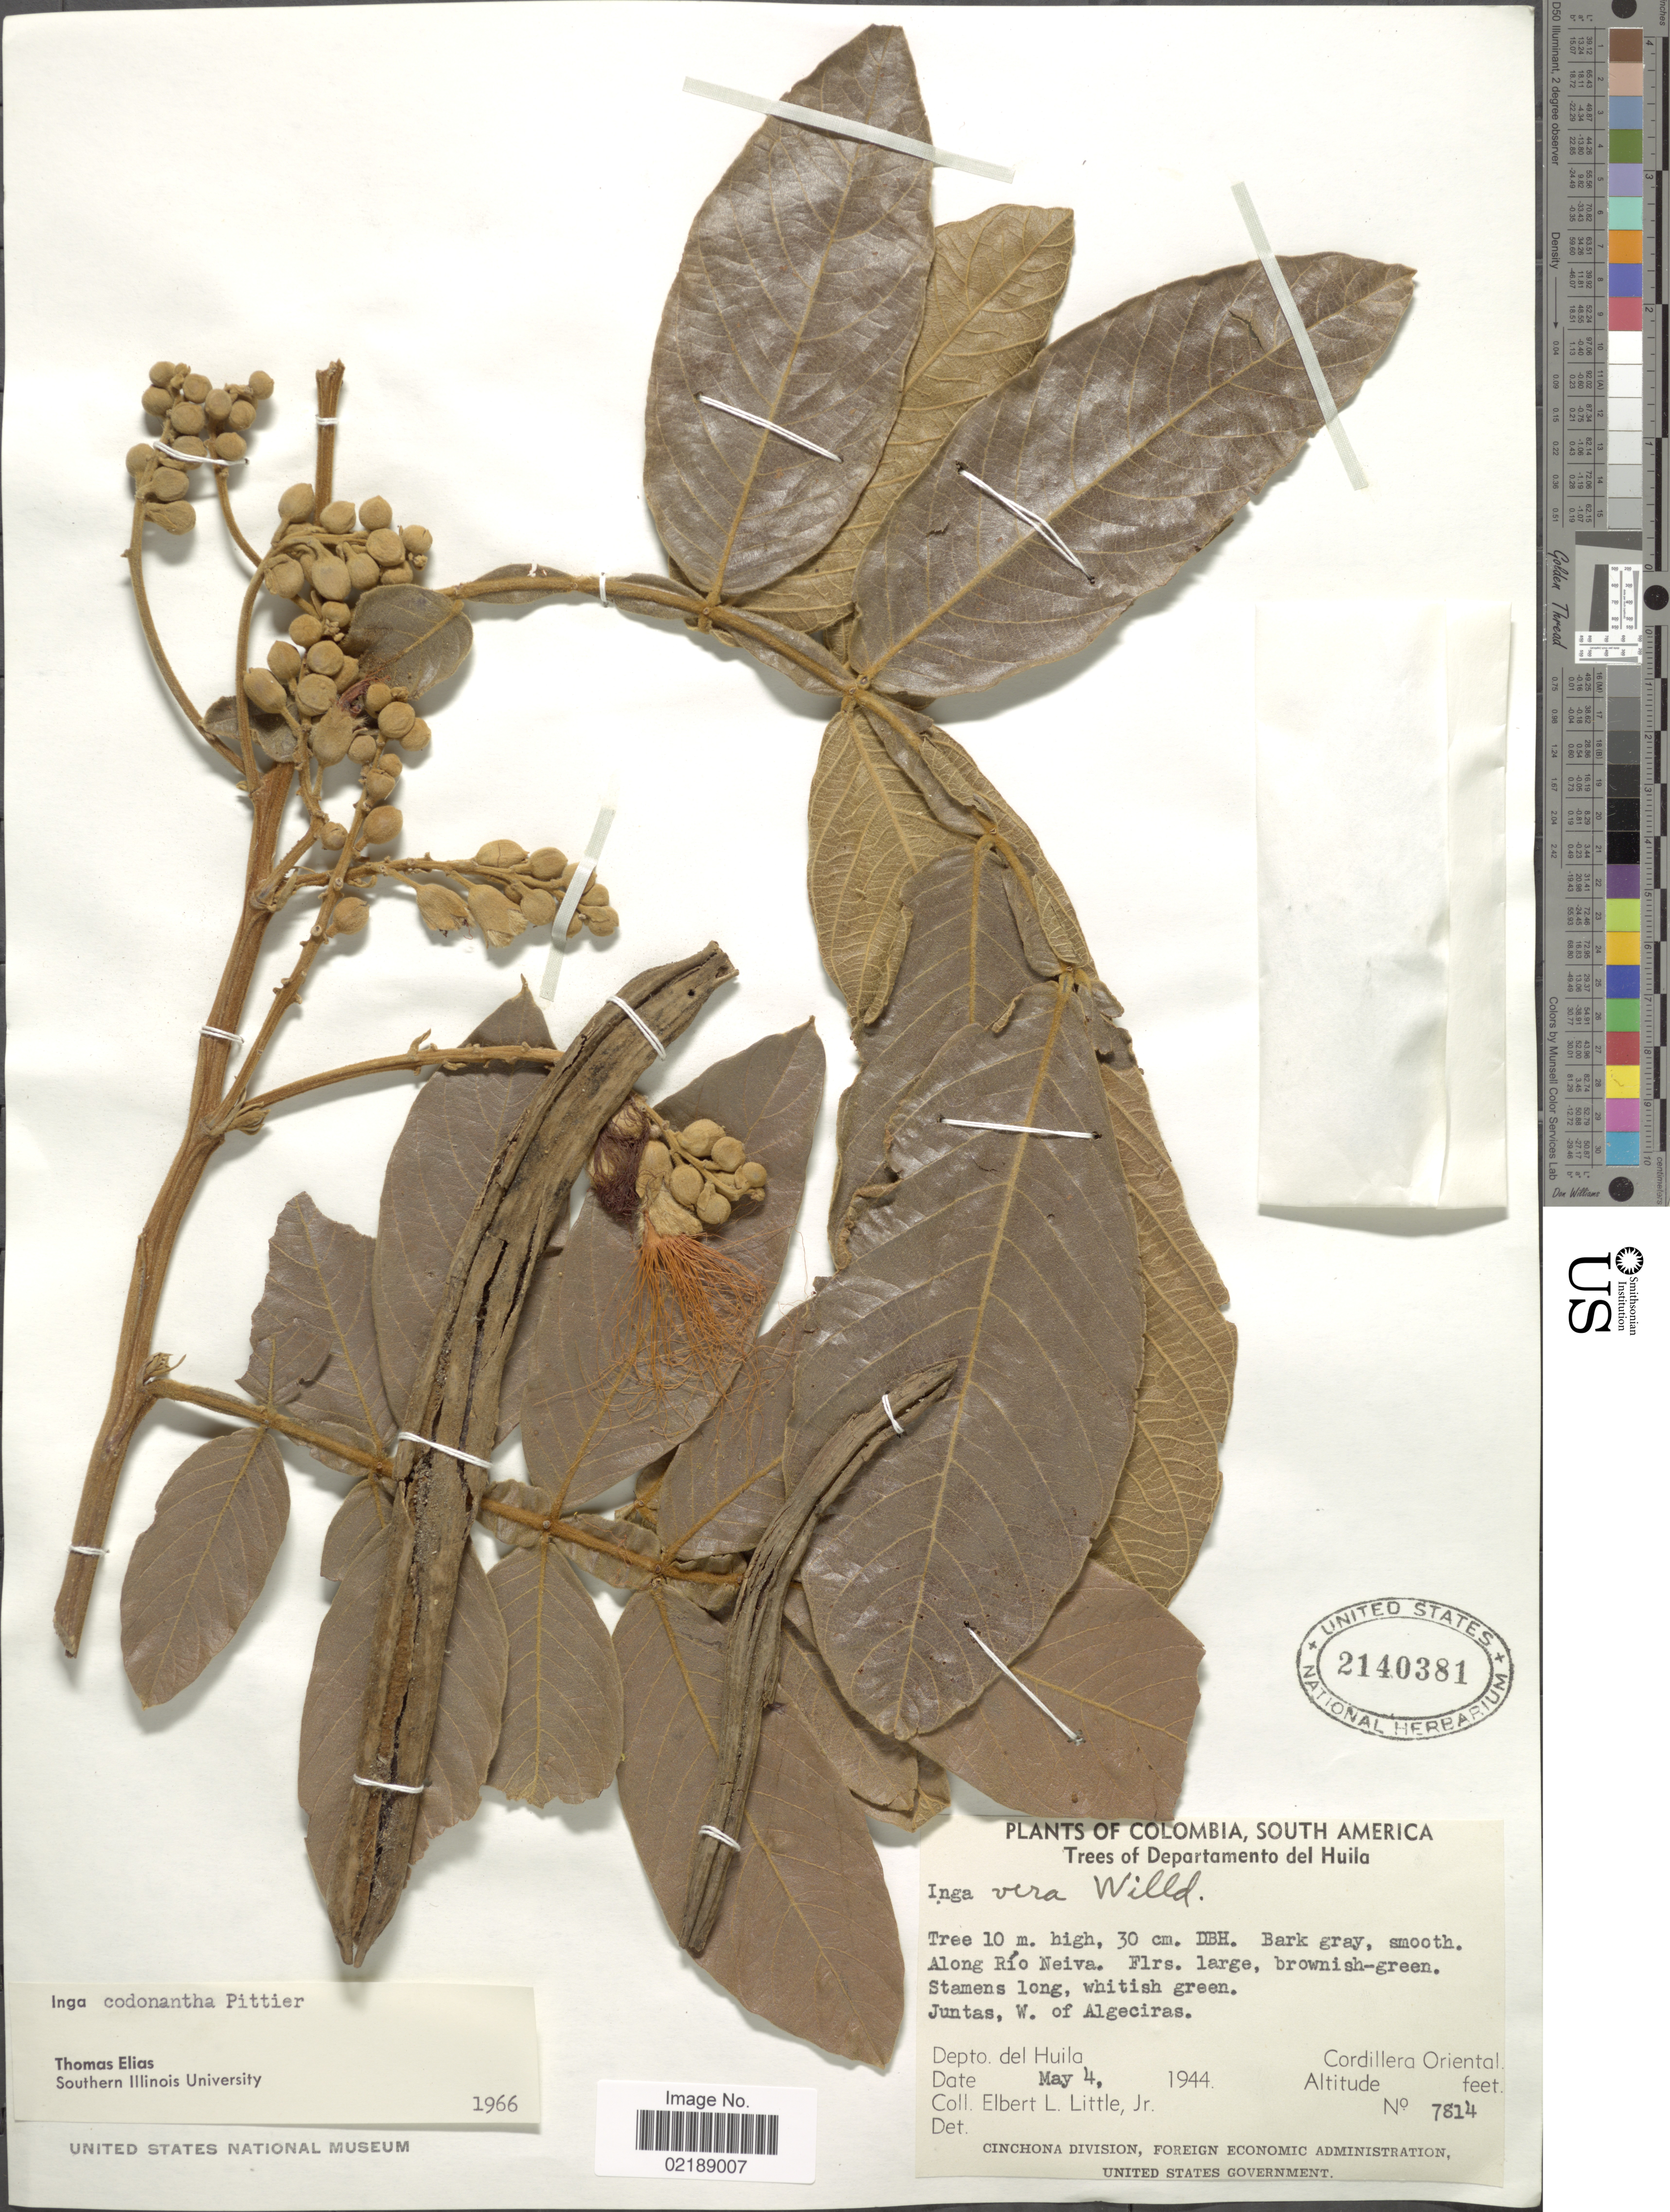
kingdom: Plantae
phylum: Tracheophyta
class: Magnoliopsida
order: Fabales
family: Fabaceae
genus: Inga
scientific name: Inga ornata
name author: Kunth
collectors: E. L. Little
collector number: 7814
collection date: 1944-05-04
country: Colombia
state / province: Huila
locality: Trees of Department del Huila, Along Río Neiva, Juntas, W. of Algeciras, Depto del Huila, Cordillera Oriental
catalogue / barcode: US 2140381